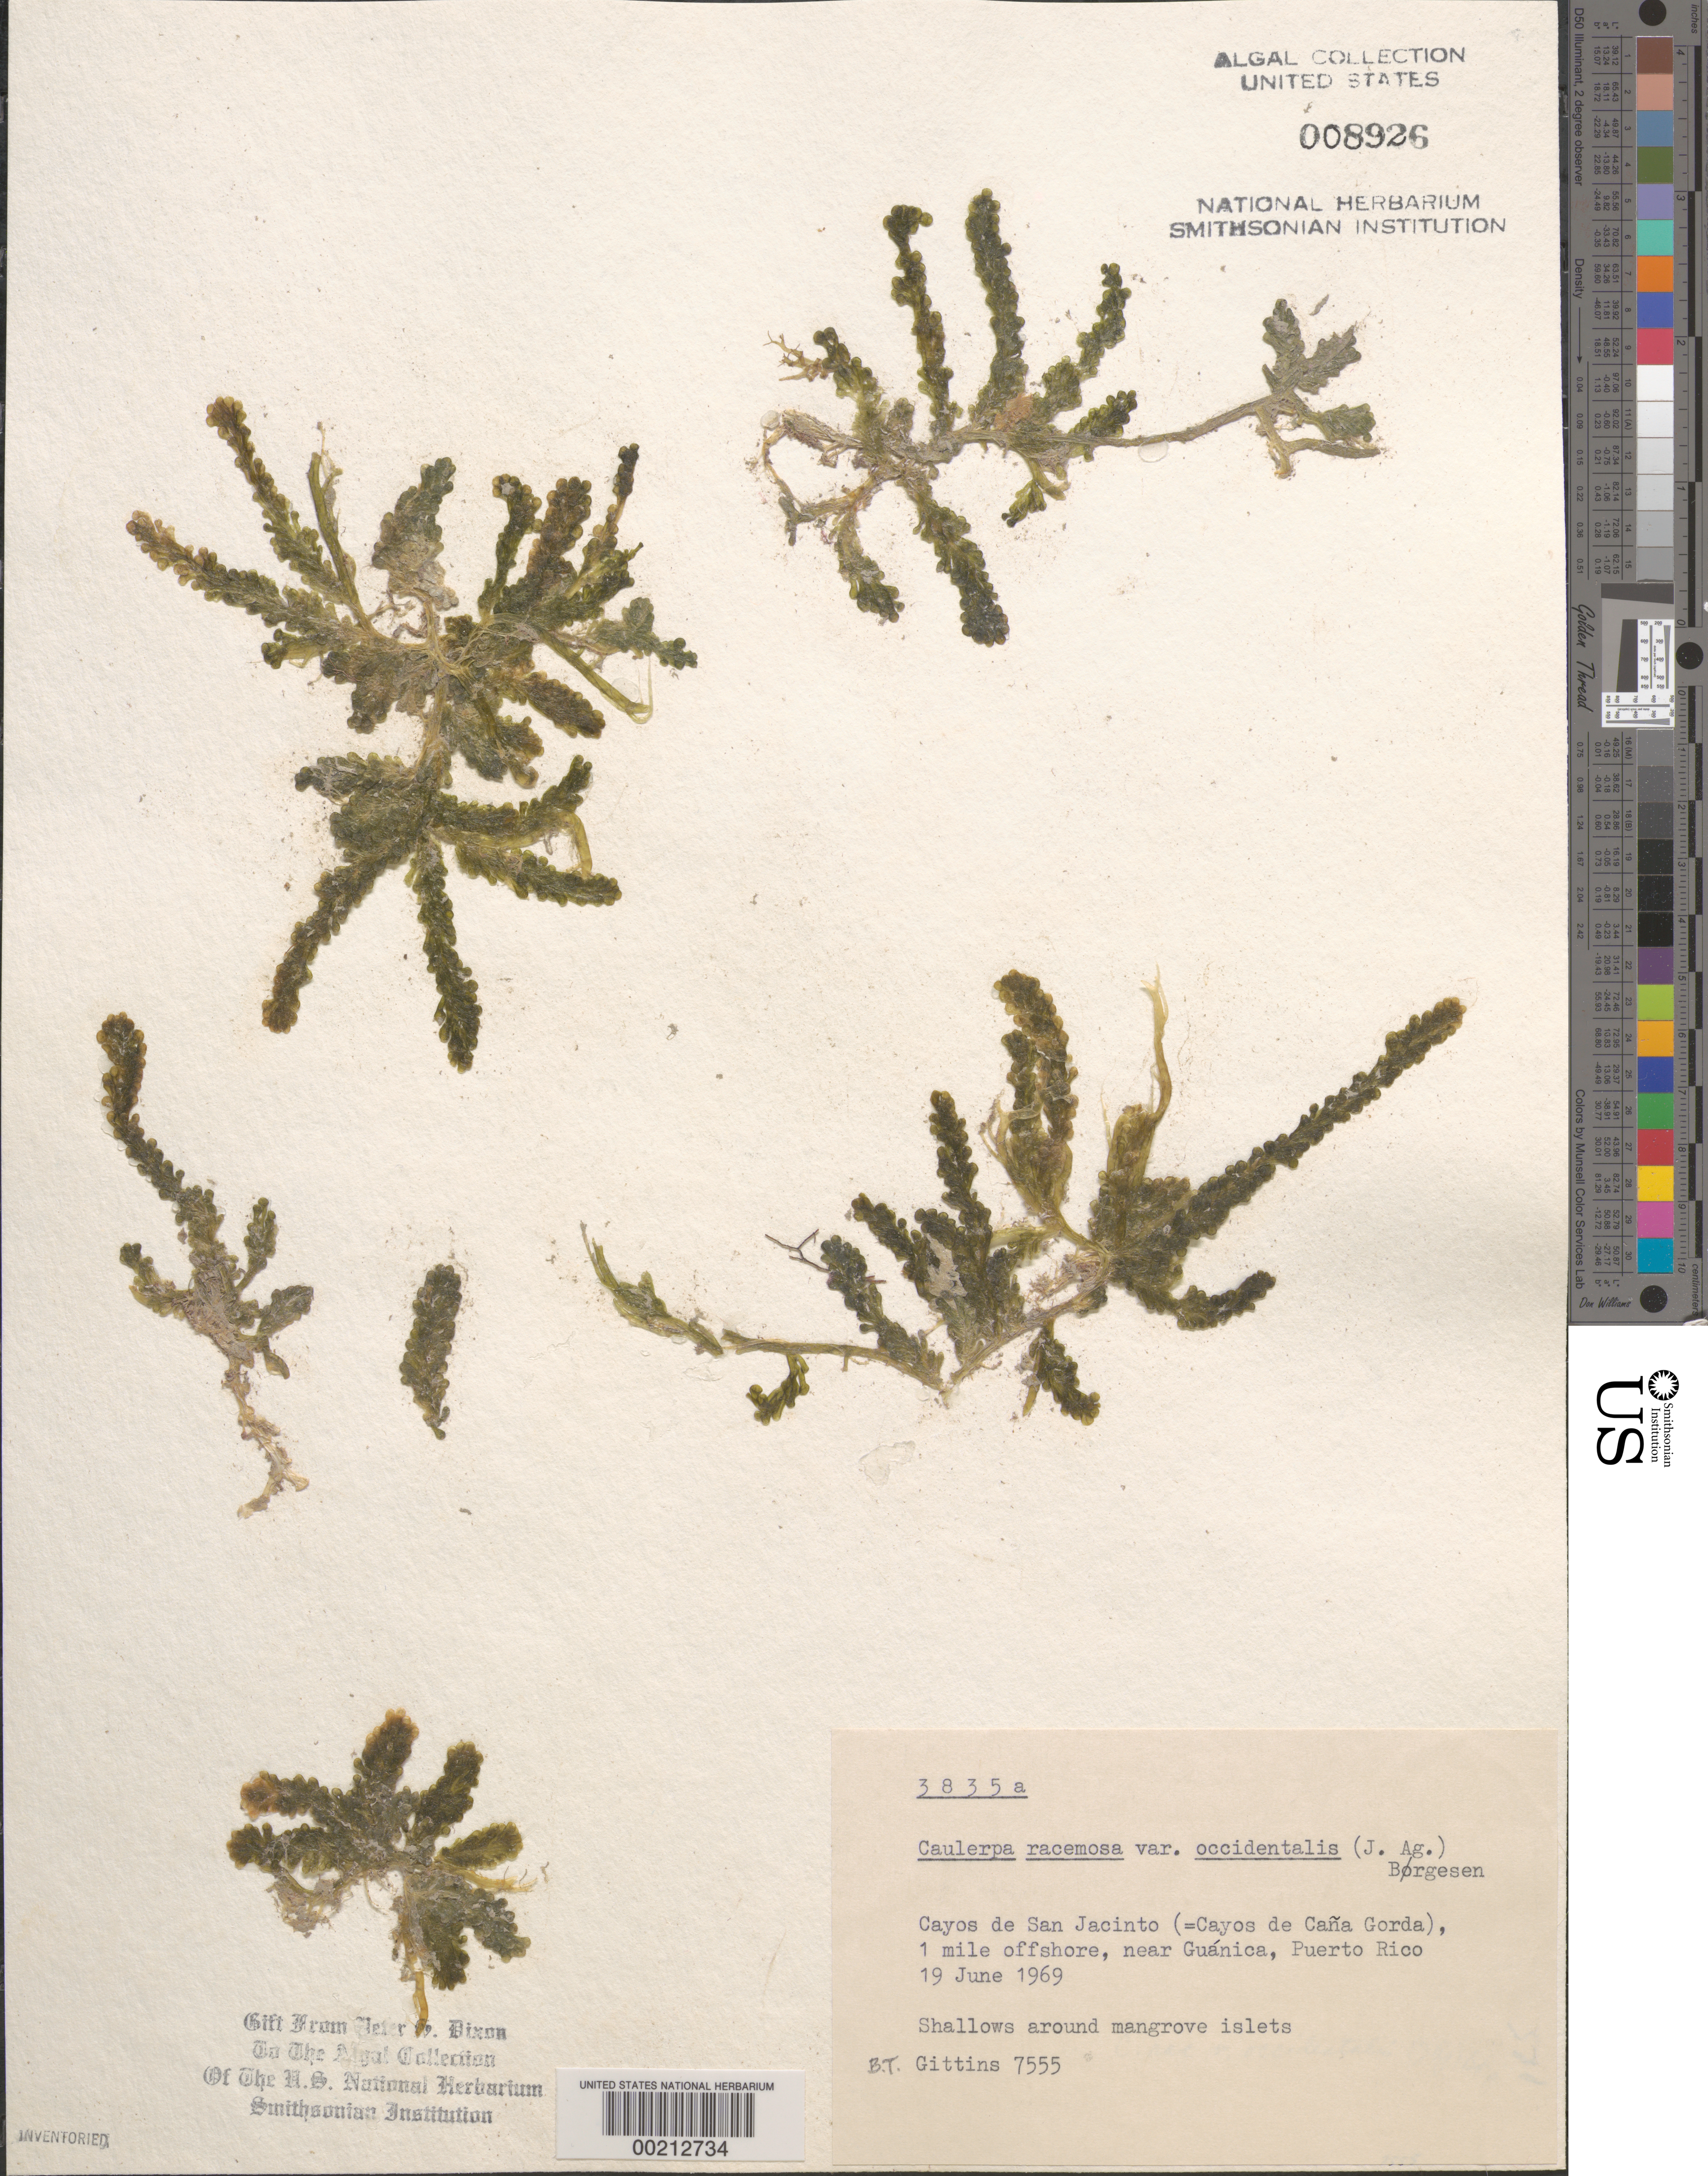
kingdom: Plantae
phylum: Chlorophyta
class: Ulvophyceae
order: Bryopsidales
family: Caulerpaceae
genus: Caulerpa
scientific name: Caulerpa racemosa var. occidentalis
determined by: Dixon, P. S.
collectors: B. Gittins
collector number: BTG 7555 & PSD 3835A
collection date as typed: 19 Jun 1969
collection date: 1969-06-19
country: Puerto Rico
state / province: Guanica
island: Cayos de San Jacinto (Cayos de Cana Gorda)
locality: Near Guanica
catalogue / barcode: US 8926